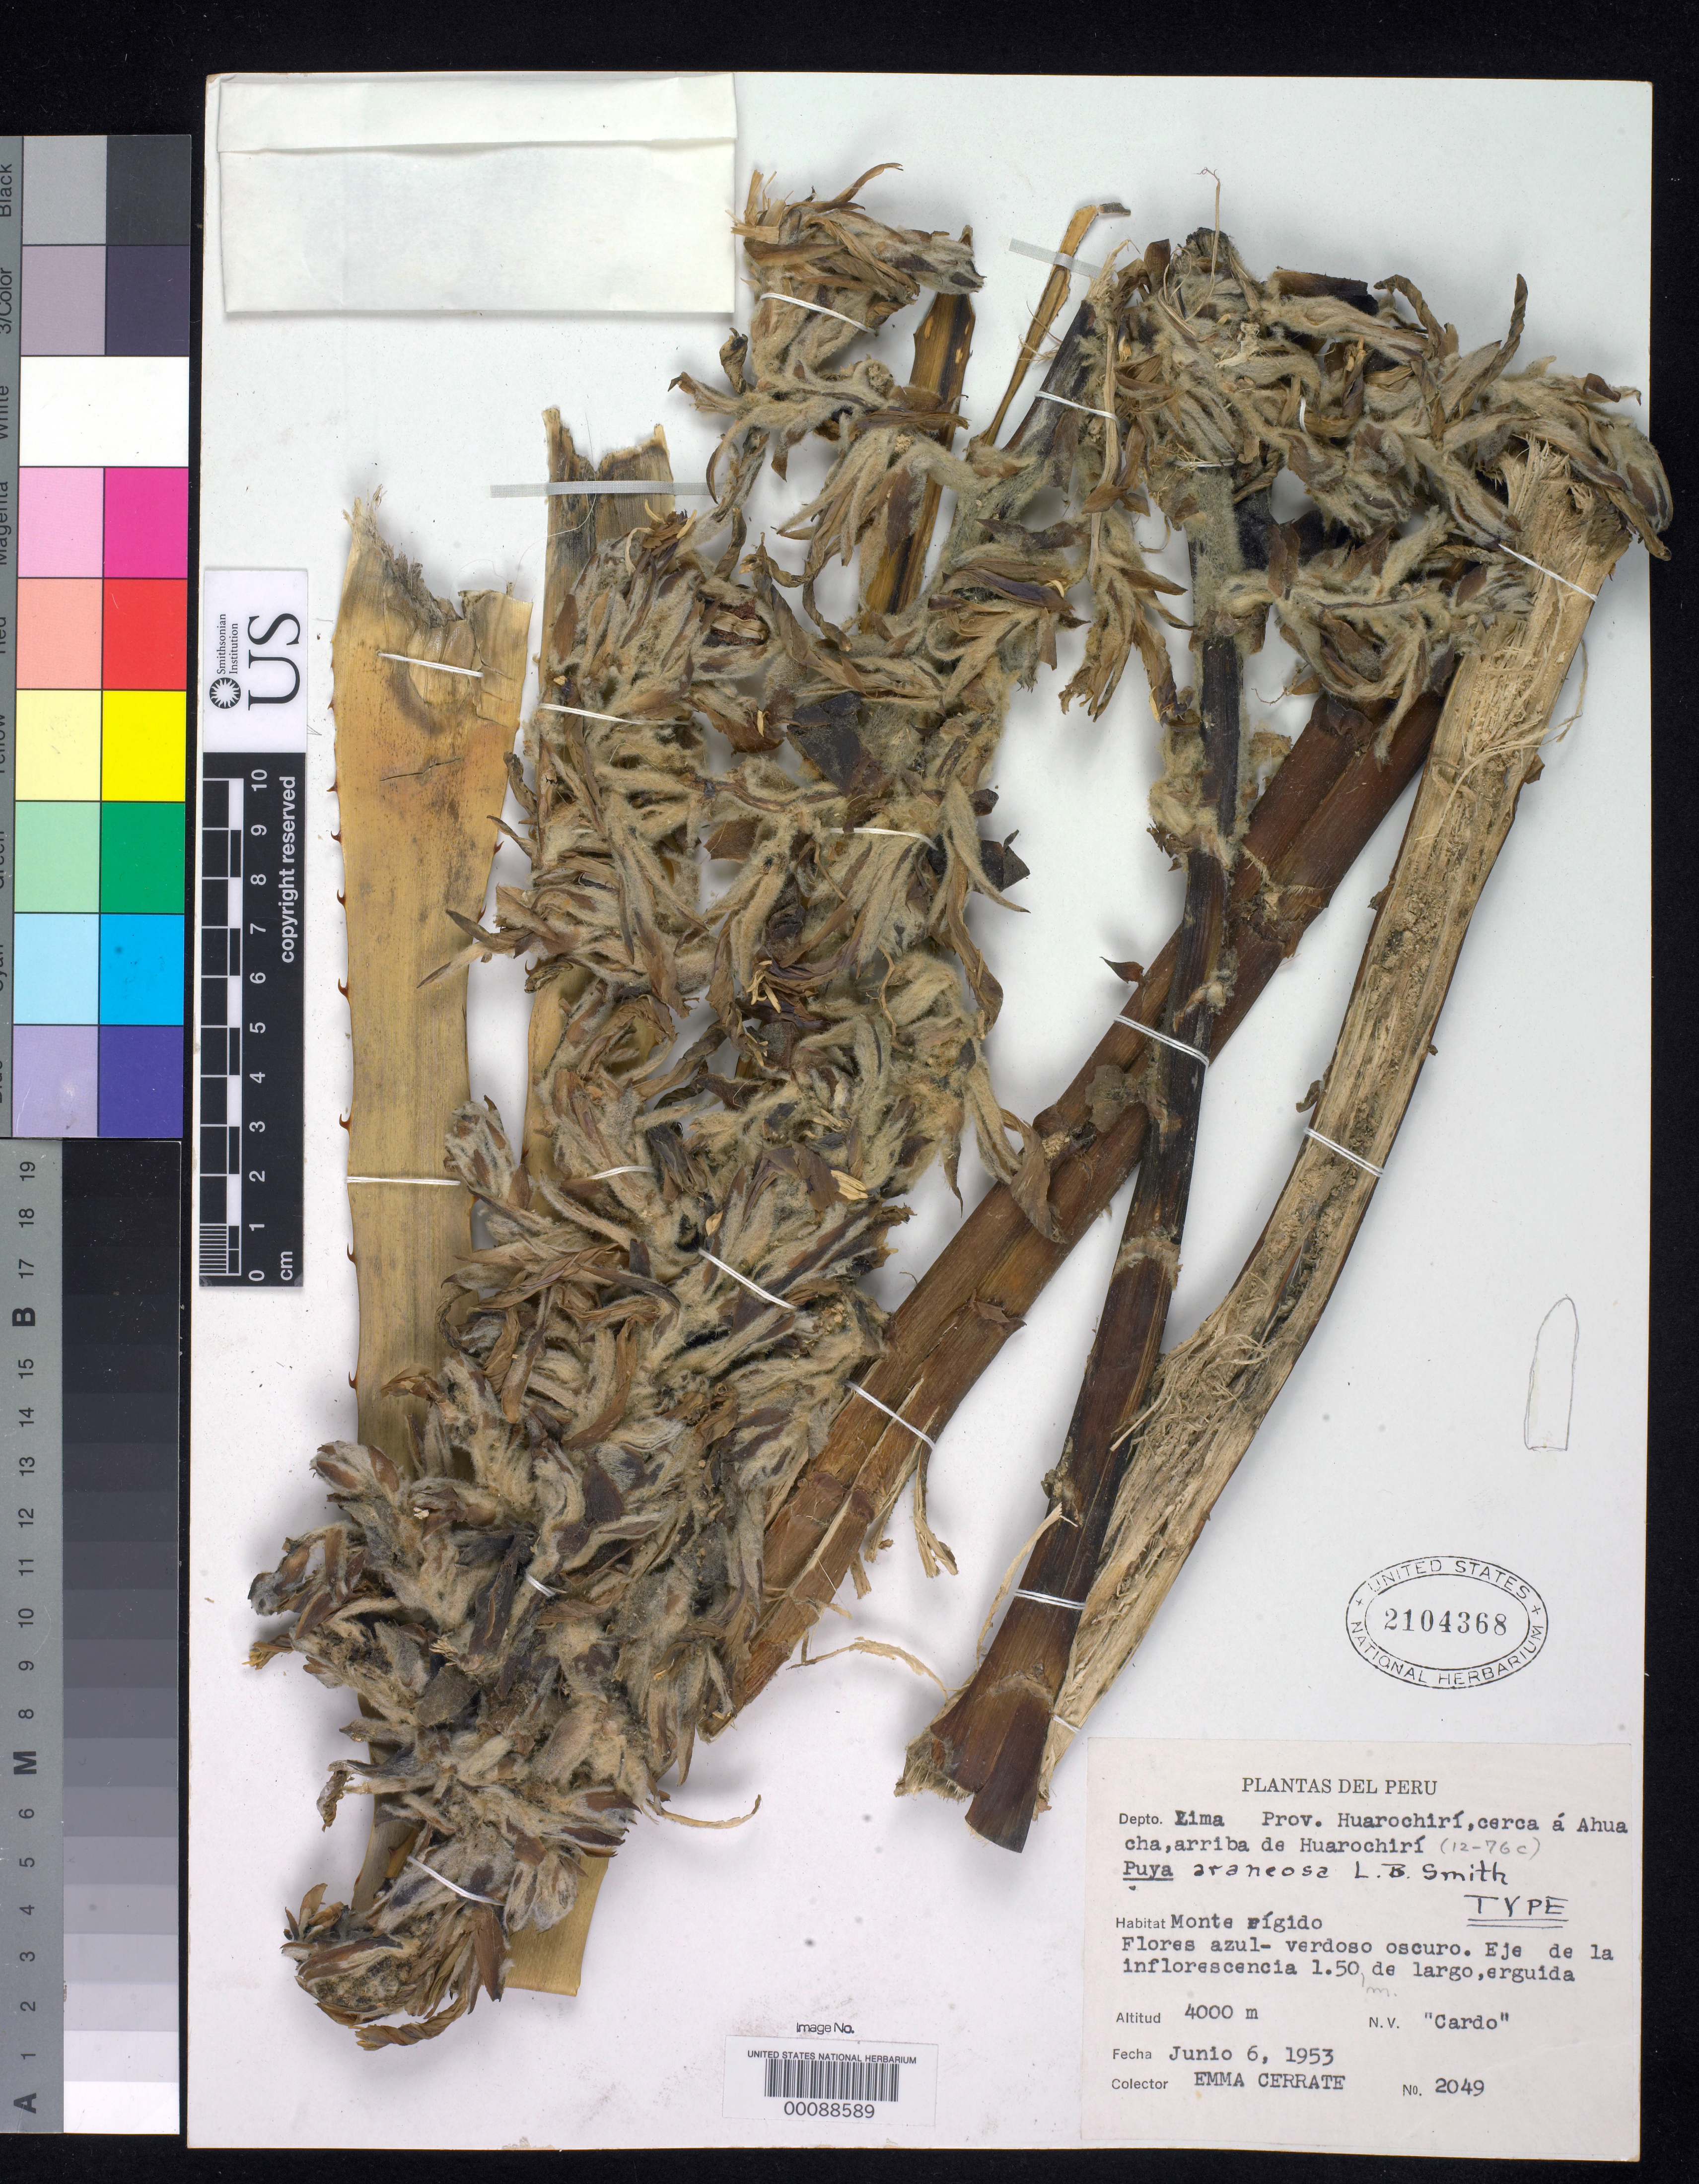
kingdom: Plantae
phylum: Tracheophyta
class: Liliopsida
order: Poales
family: Bromeliaceae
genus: Puya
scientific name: Puya araneosa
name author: L.B. Sm.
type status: Holotype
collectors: E. Cerrate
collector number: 2049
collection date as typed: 06 Jun 1953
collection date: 1953-06-06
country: Peru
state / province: Lima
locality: Near a Ahuacha, above Huarochiri.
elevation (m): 4000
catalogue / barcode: US 2104368